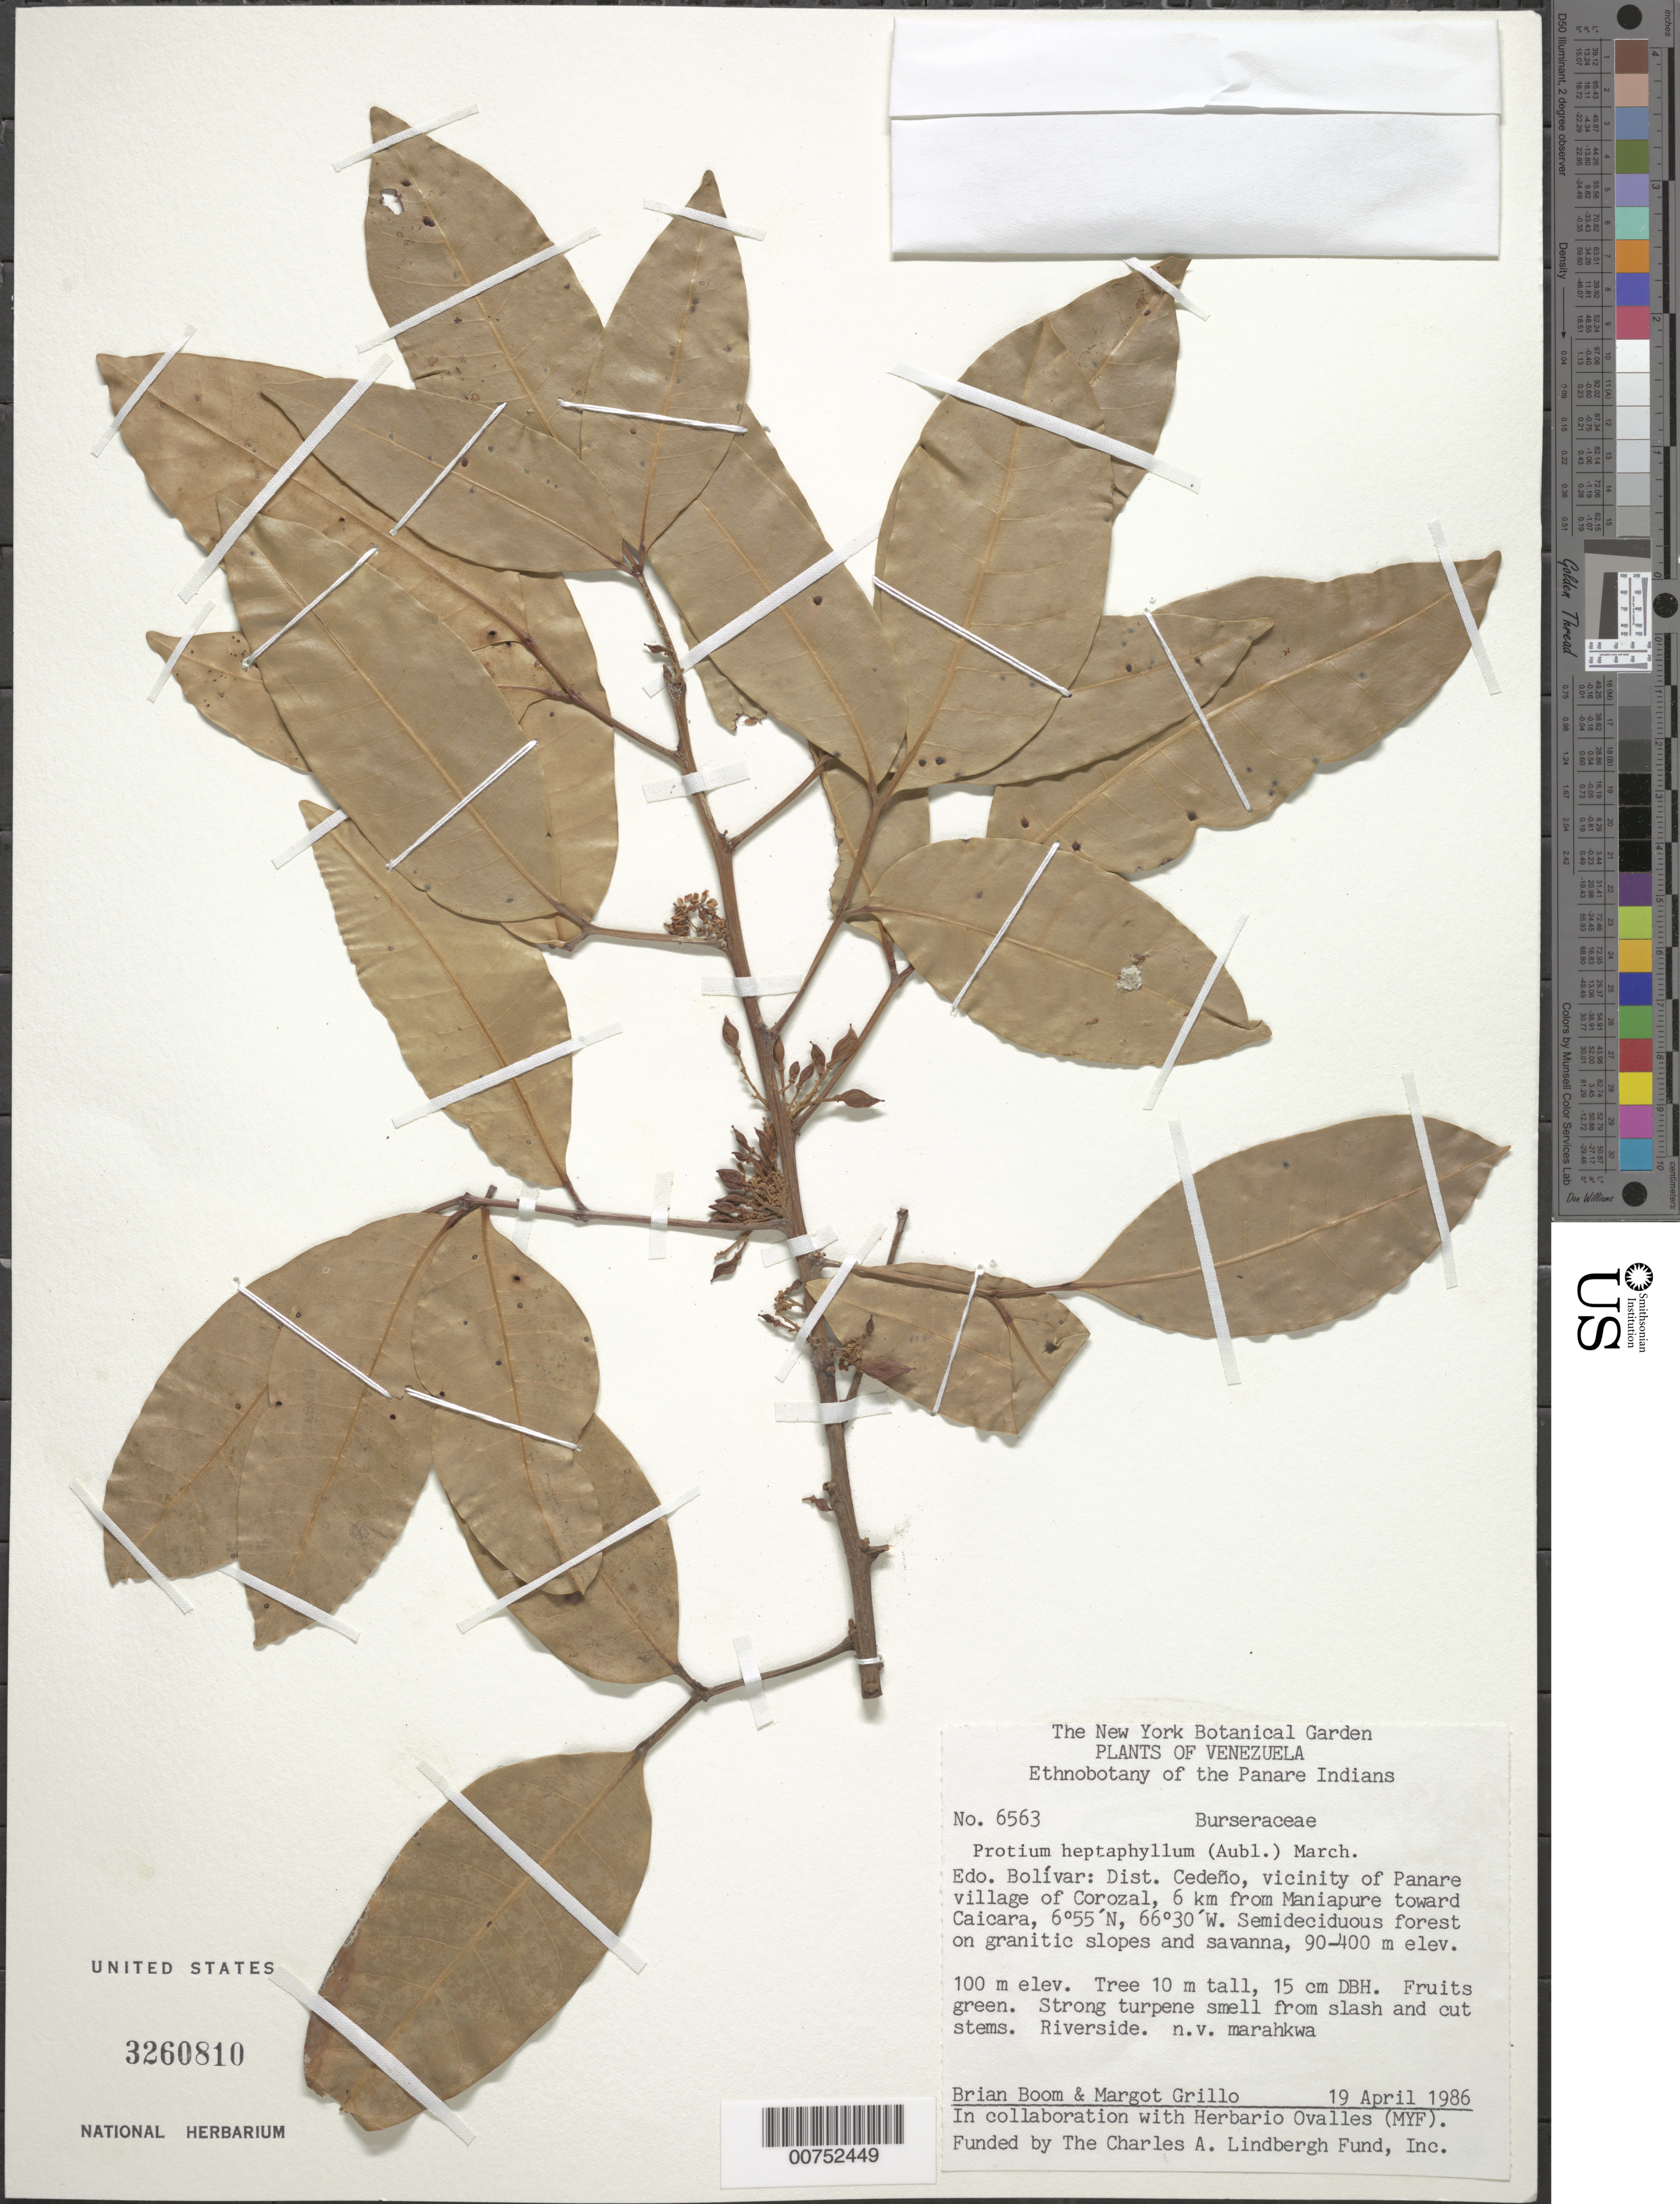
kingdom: Plantae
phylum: Tracheophyta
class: Magnoliopsida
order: Sapindales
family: Burseraceae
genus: Protium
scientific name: Protium heptaphyllum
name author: (Aubl.) Marchand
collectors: B. M. Boom & M. Grillo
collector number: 6563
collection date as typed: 19-Apr-86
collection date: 1986-04-19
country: Venezuela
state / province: Bolívar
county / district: Cedeño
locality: Panare village of Corozal, vic., 6 km from Maniapure toward Caicara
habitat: Riverside; semideciduous forest on granitic slopes and savanna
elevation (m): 100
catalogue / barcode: US 3260810